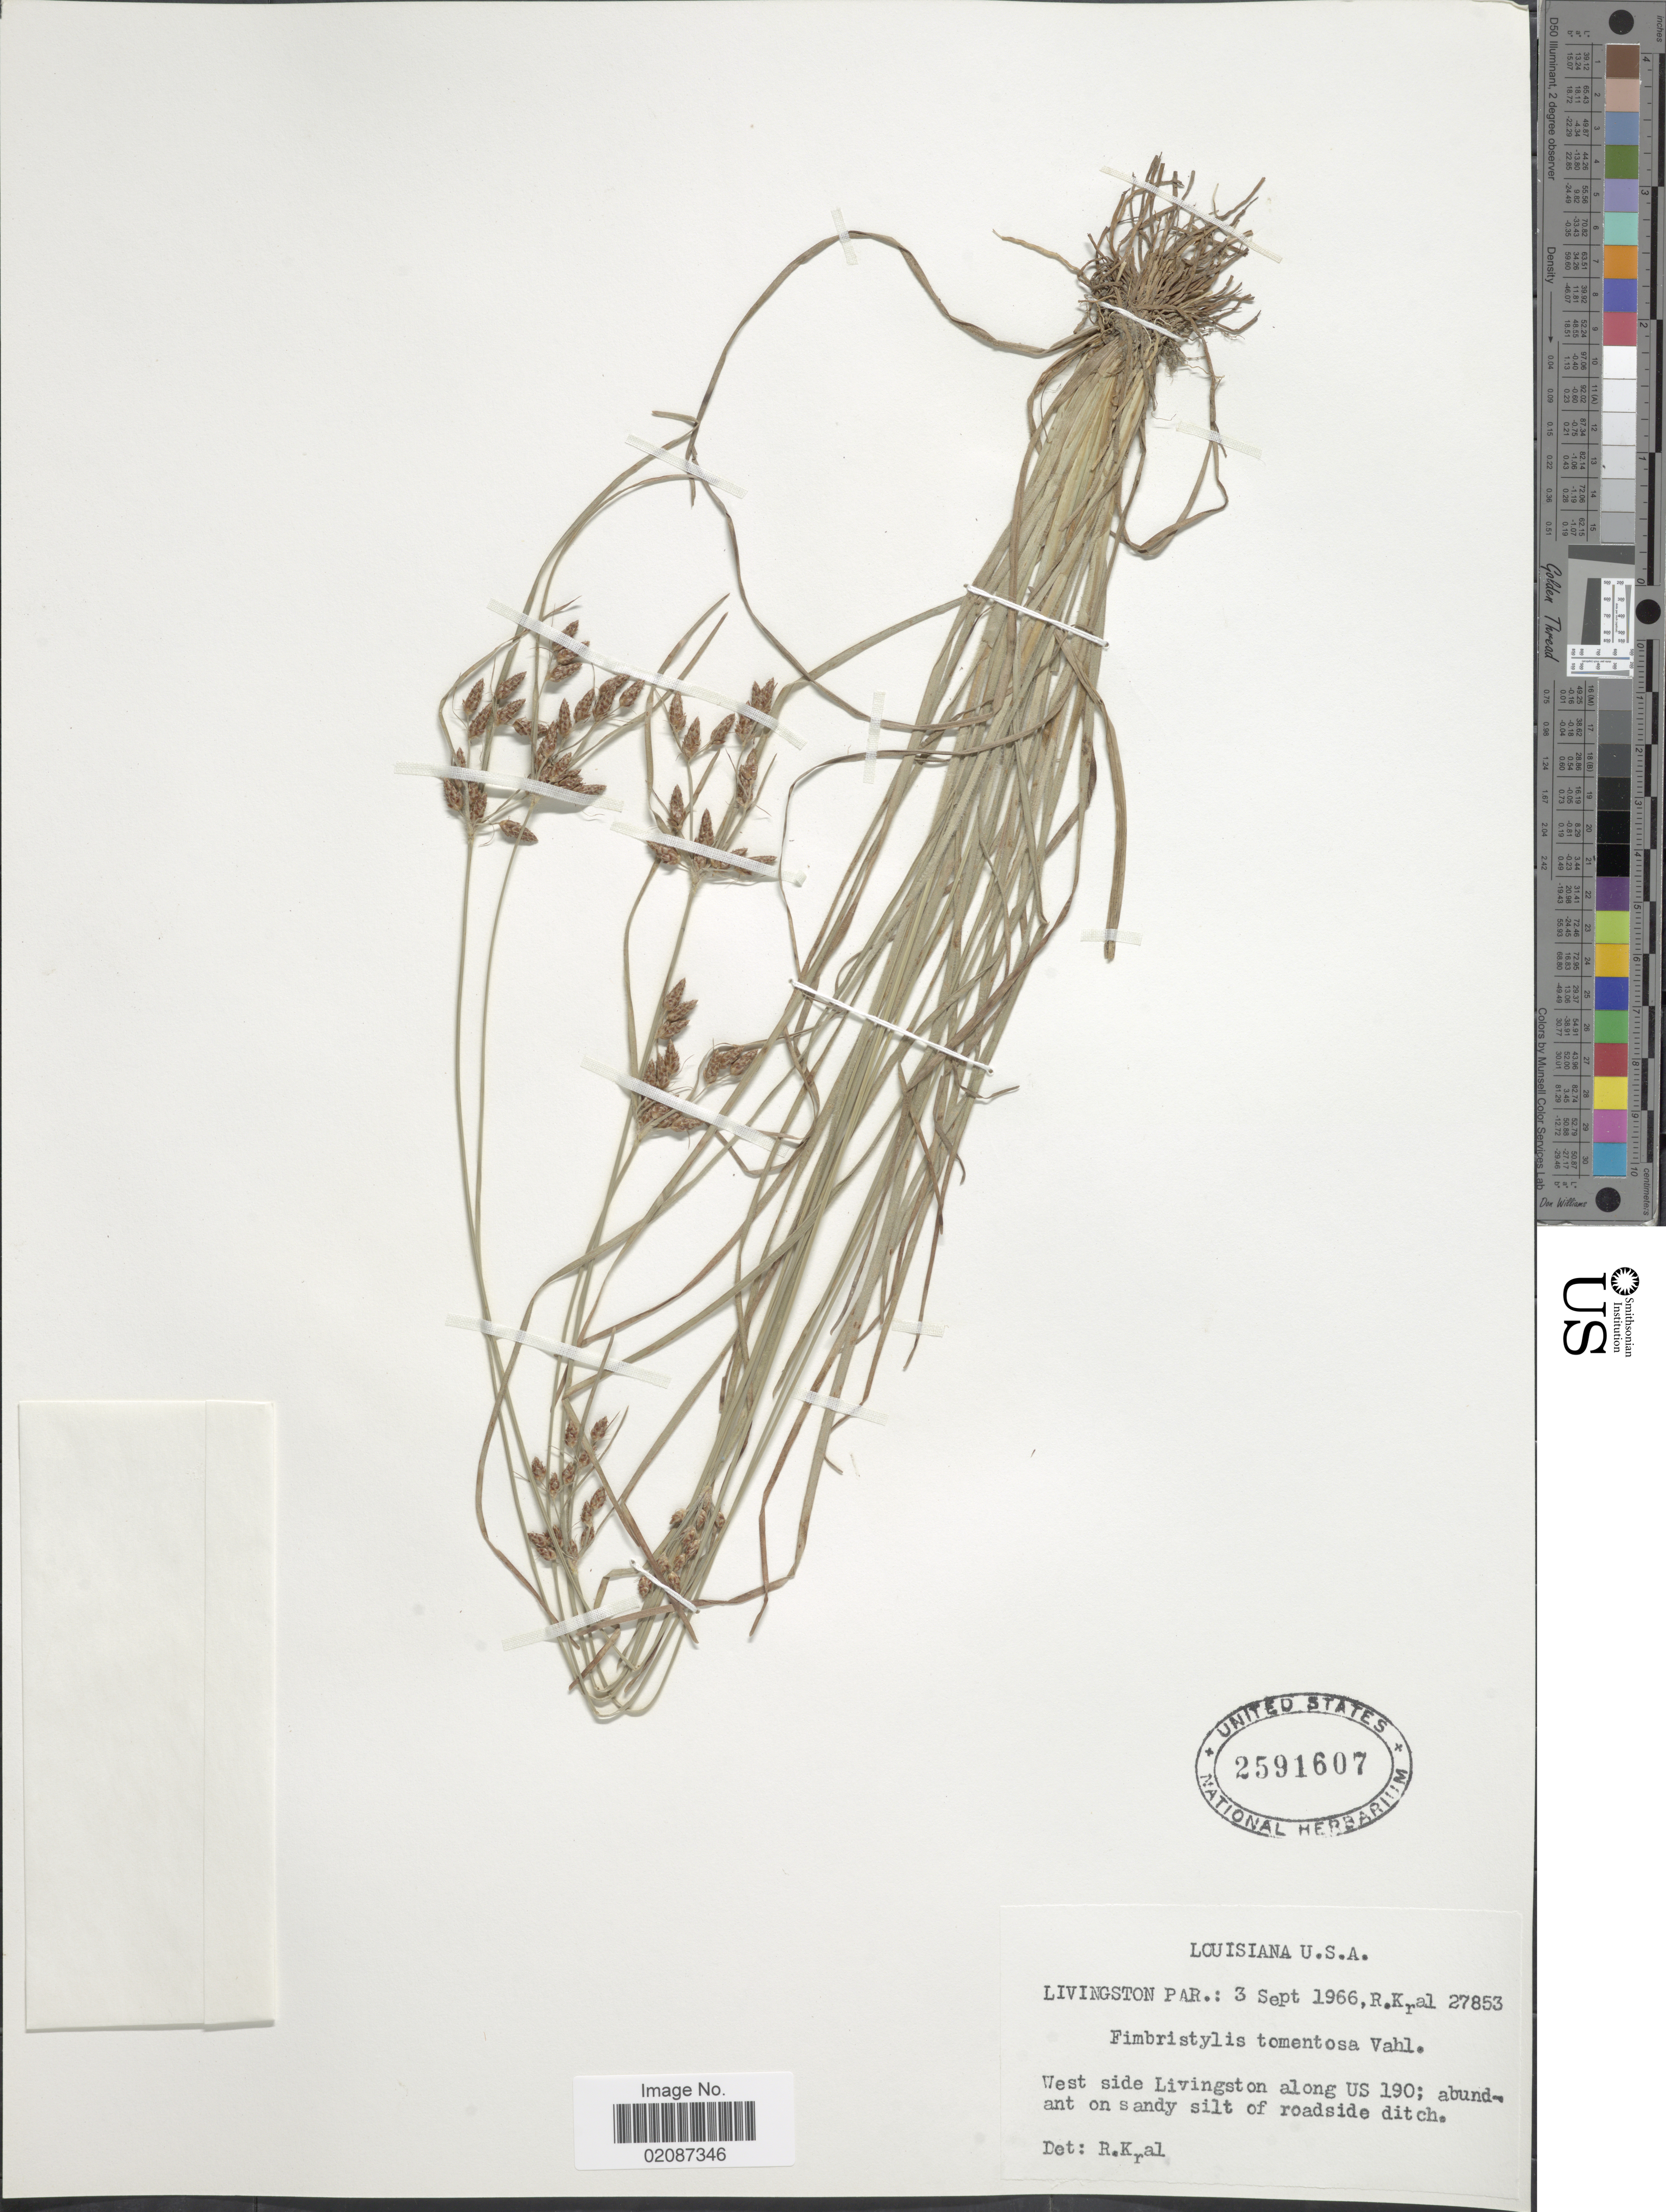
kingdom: Plantae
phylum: Tracheophyta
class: Liliopsida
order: Poales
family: Cyperaceae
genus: Fimbristylis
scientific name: Fimbristylis tomentosa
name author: Vahl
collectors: R. Kral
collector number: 27853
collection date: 1966-09-03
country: United States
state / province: Louisiana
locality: Livingston Par.: west side Livingston along US 190; abundant on sandy silt of roadside ditch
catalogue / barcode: US 2591607